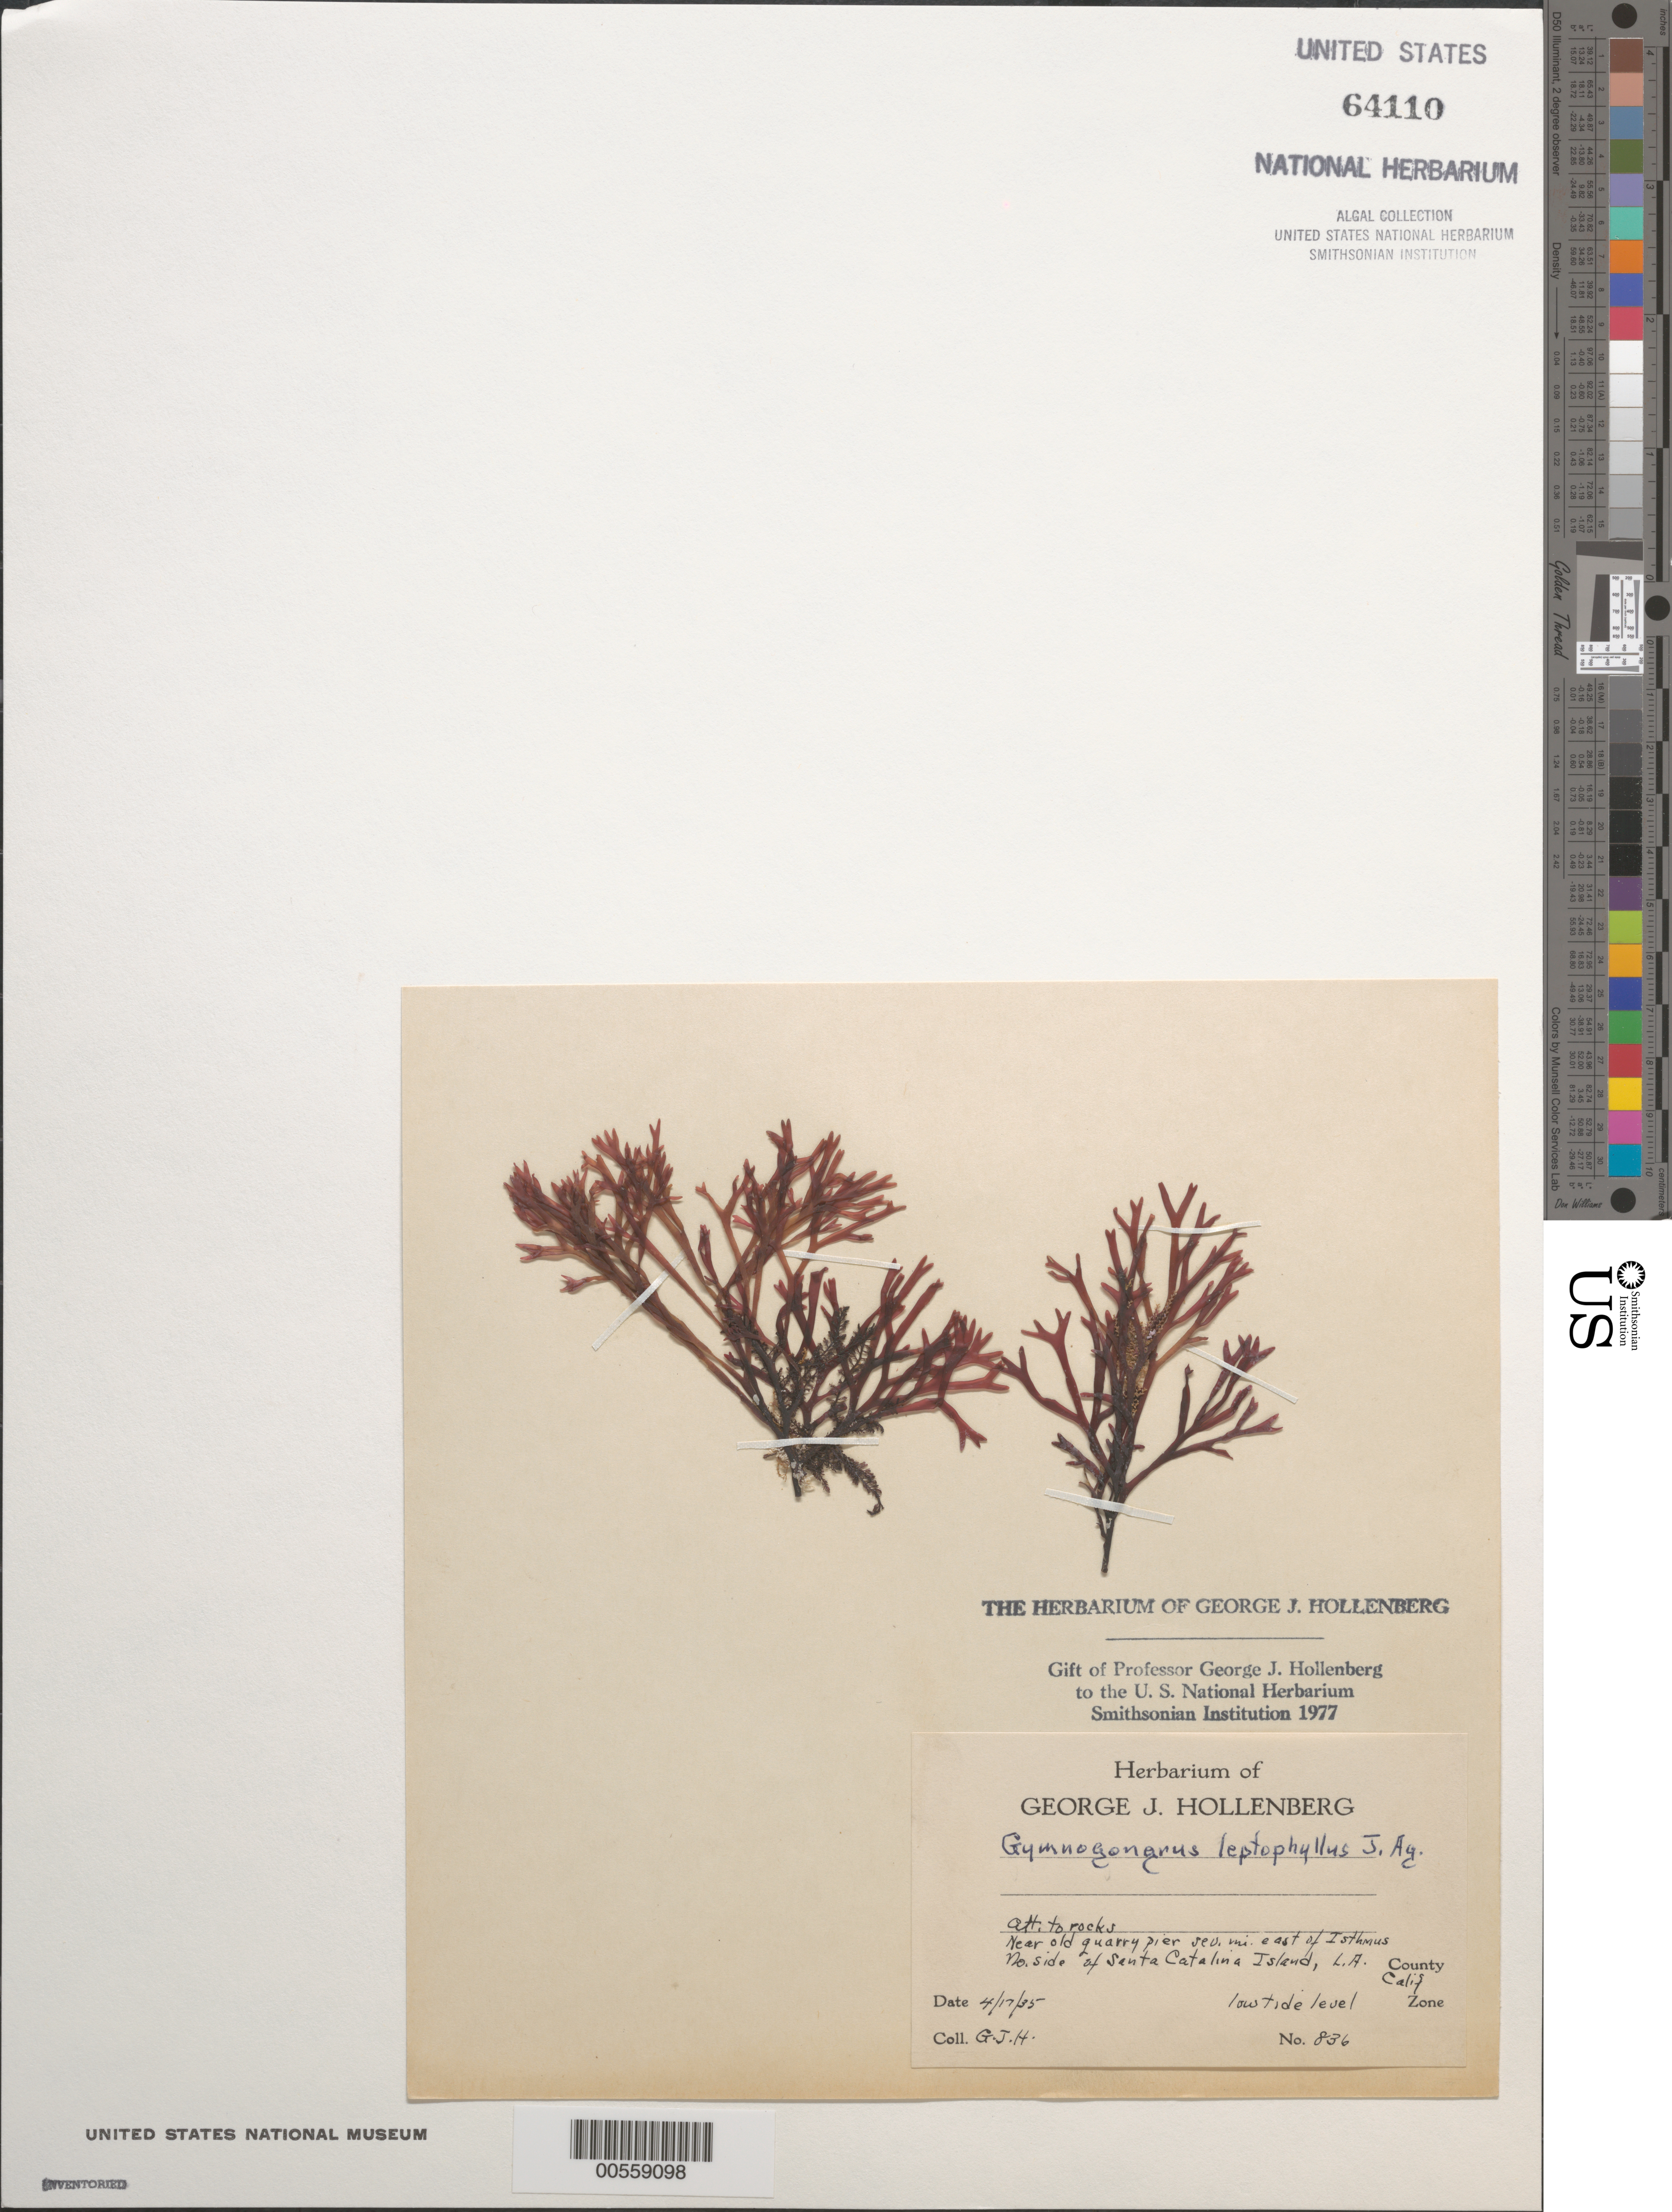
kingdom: Plantae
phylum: Rhodophyta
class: Florideophyceae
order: Gigartinales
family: Phyllophoraceae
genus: Besa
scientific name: Besa leptophylla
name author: (J. Agardh) M.S.Calderon & K.A. Miller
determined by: Algae name updating Project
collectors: G. Hollenberg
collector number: GJH 836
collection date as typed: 17 Apr 1935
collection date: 1935-04-17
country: United States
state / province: California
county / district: Los Angeles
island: Santa Catalina Island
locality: East of Isthmus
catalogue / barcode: US 64110